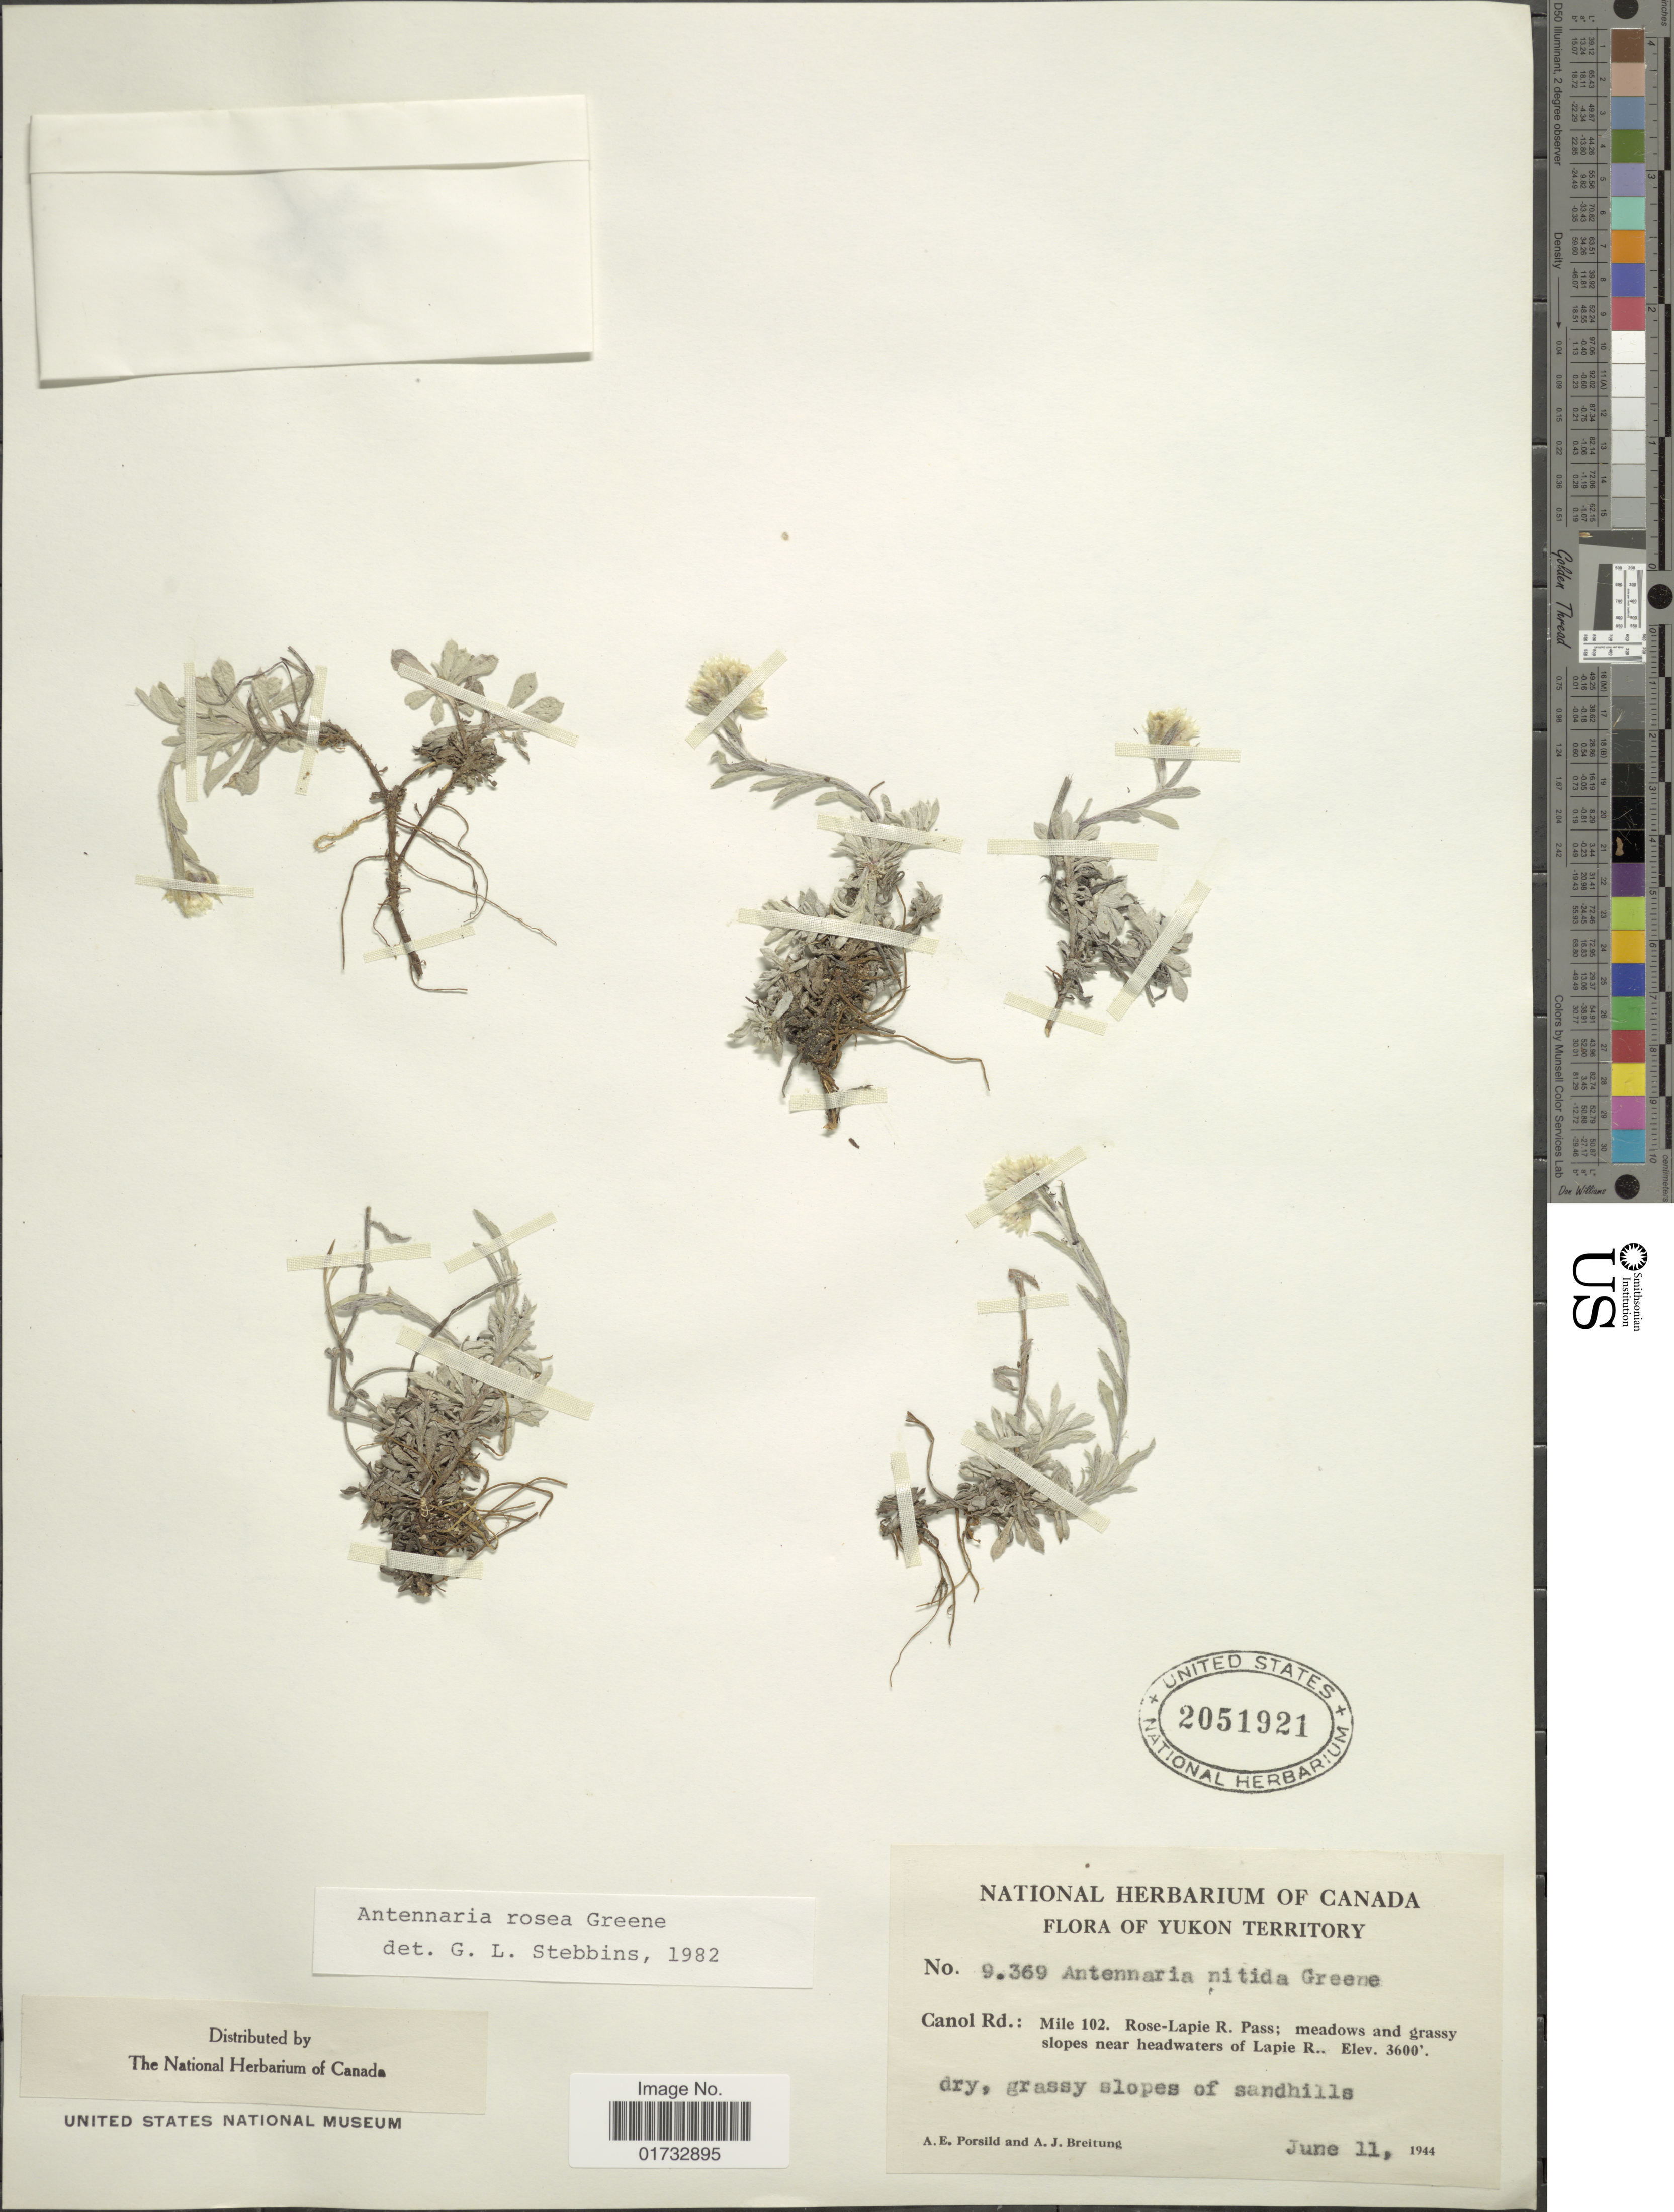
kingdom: Plantae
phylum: Tracheophyta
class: Magnoliopsida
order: Asterales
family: Asteraceae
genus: Antennaria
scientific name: Antennaria rosea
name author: Greene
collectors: A. E. Porsild & A. Breitung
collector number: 9369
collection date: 1944-06-11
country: Canada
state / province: Yukon Territory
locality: Canol Rd.: Mile 102, Rose-Lapie R. Pass; meadows and grassy slopes near headwaters of Lapie R.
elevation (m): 1097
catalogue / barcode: US 2051921